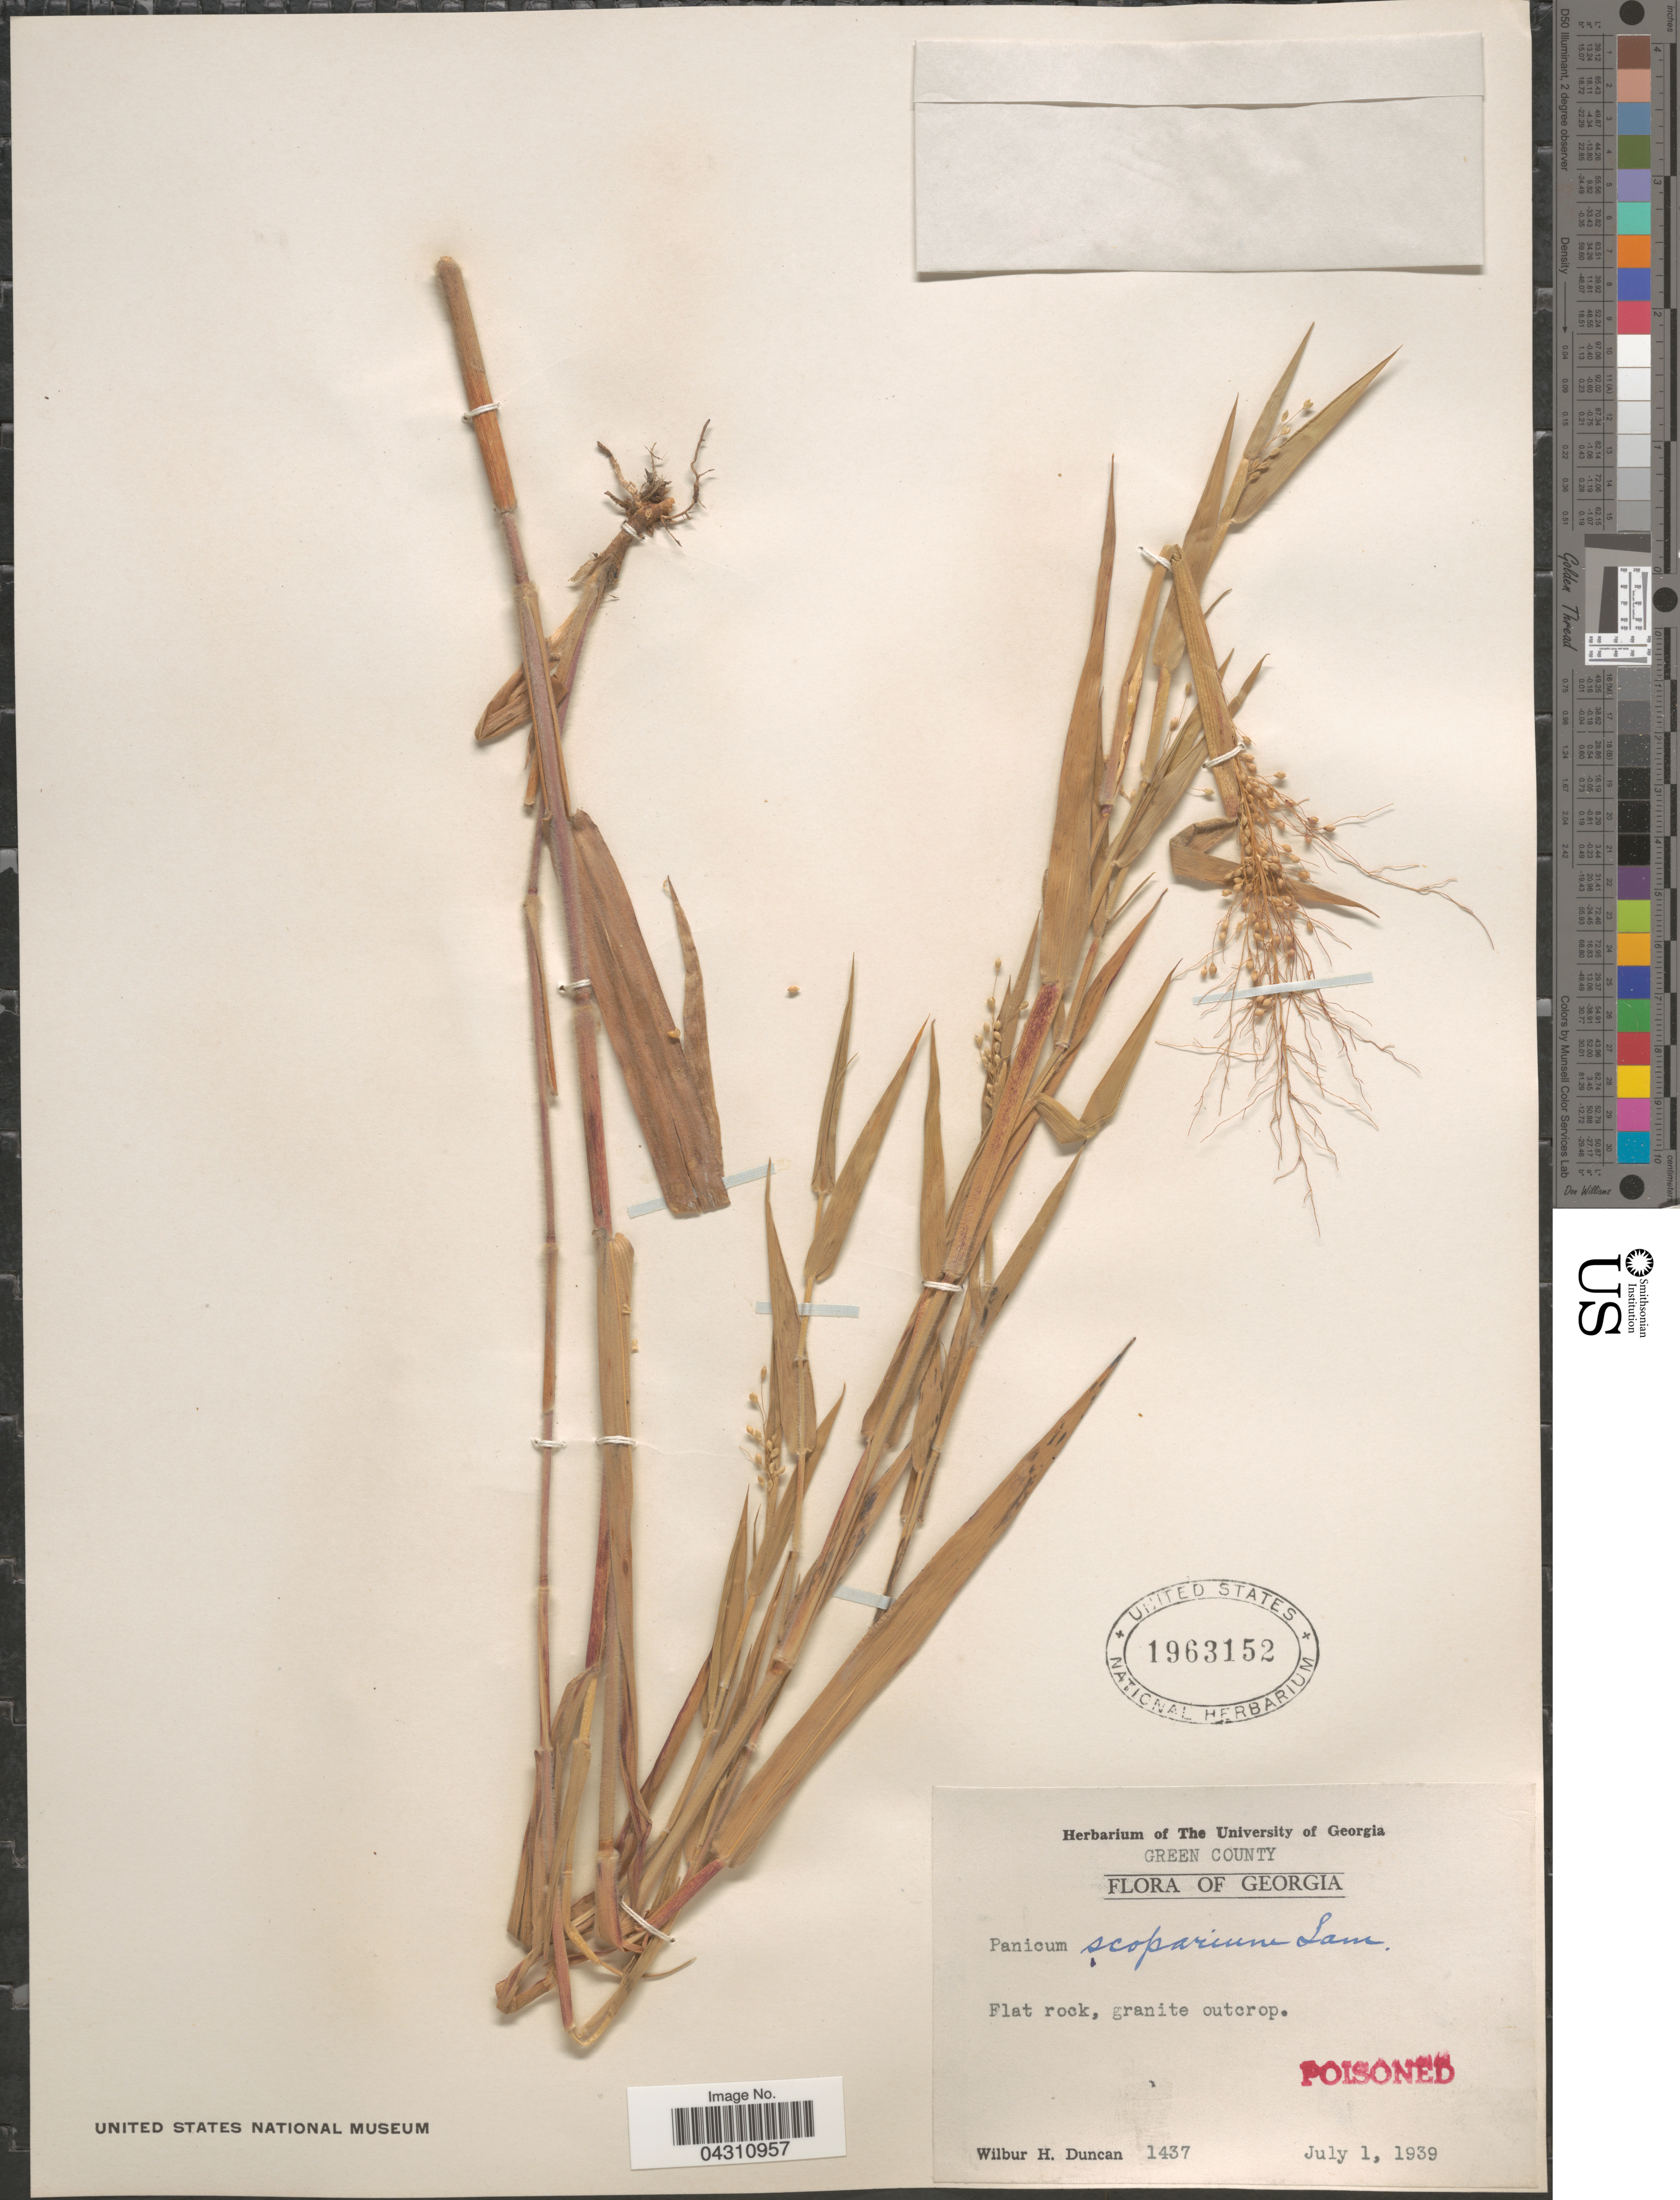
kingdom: Plantae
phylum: Tracheophyta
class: Liliopsida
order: Poales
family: Poaceae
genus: Dichanthelium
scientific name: Dichanthelium scoparium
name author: (Lam.) Gould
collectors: W. H. Duncan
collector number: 1437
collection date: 1939-07-01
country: United States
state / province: Georgia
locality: Green County. Flat rock, granite outcrop.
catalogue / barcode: US 1963152